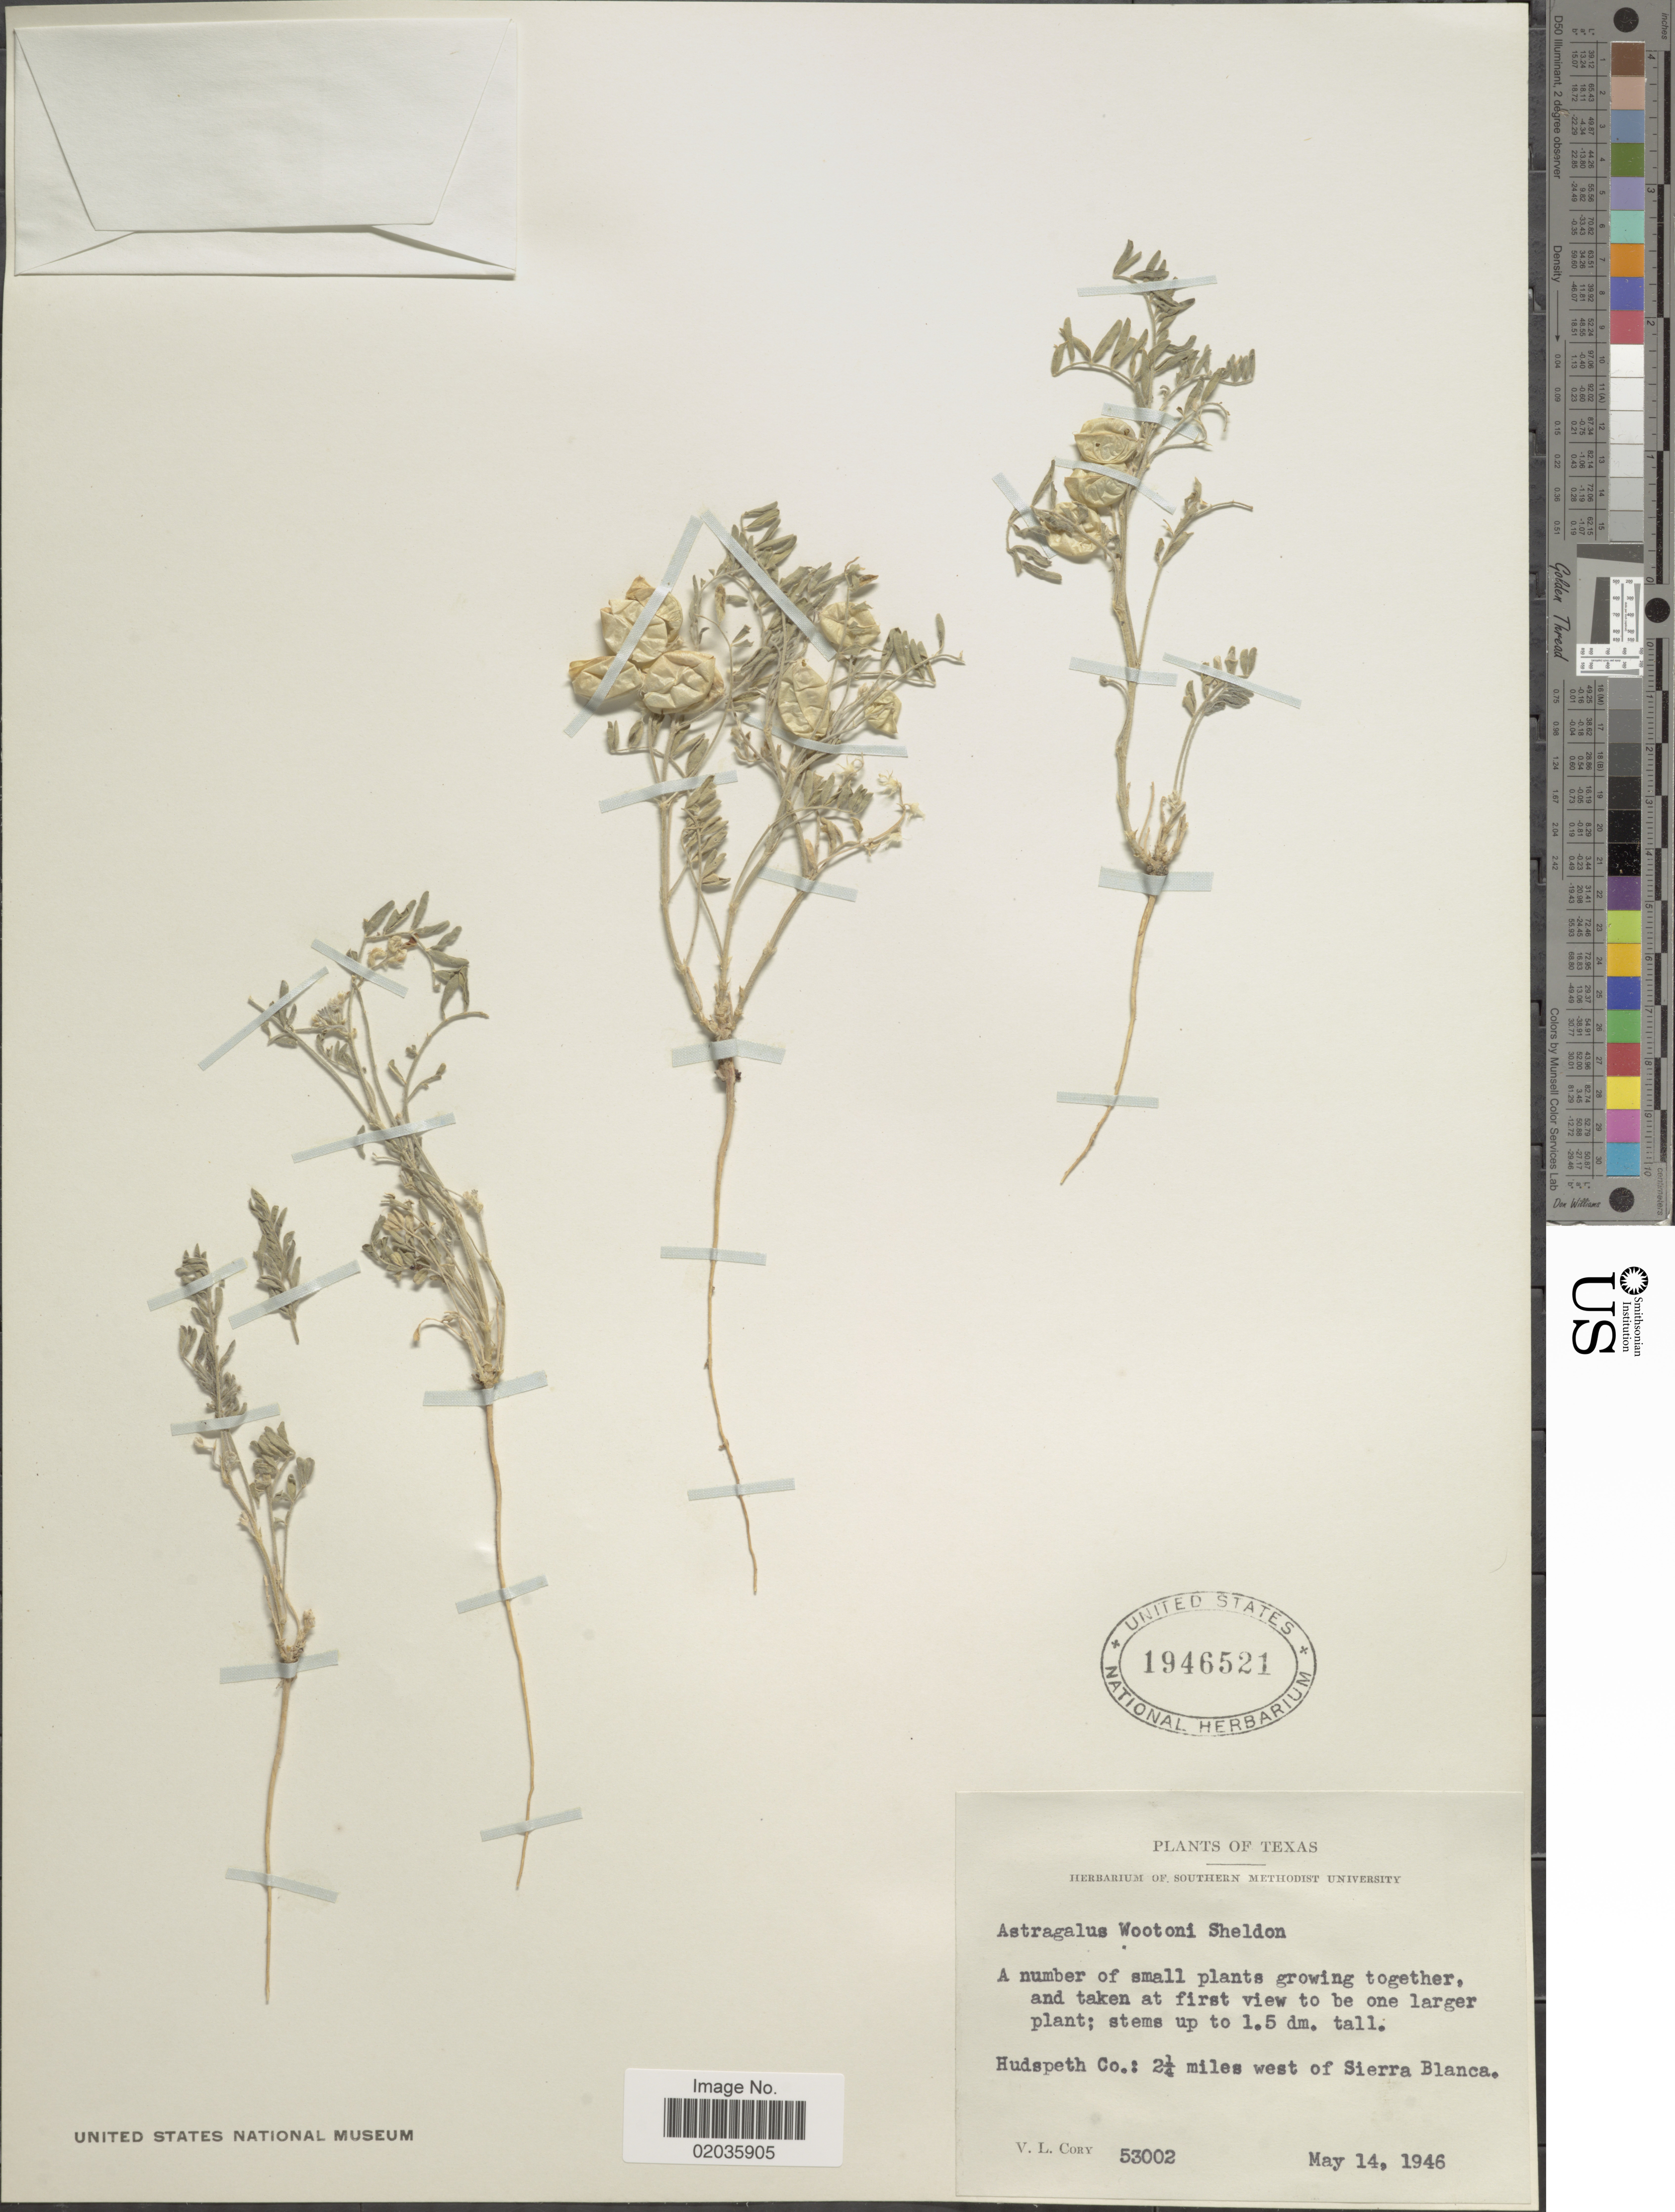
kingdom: Plantae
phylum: Tracheophyta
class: Magnoliopsida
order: Fabales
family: Fabaceae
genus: Astragalus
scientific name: Astragalus wootonii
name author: E. Sheld.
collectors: V. Cory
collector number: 53002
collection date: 1946-05-14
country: United States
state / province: Texas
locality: Texas, Hudspeth Co.: 2¼ miles west of Sierra Blanca.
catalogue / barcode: US 1946521